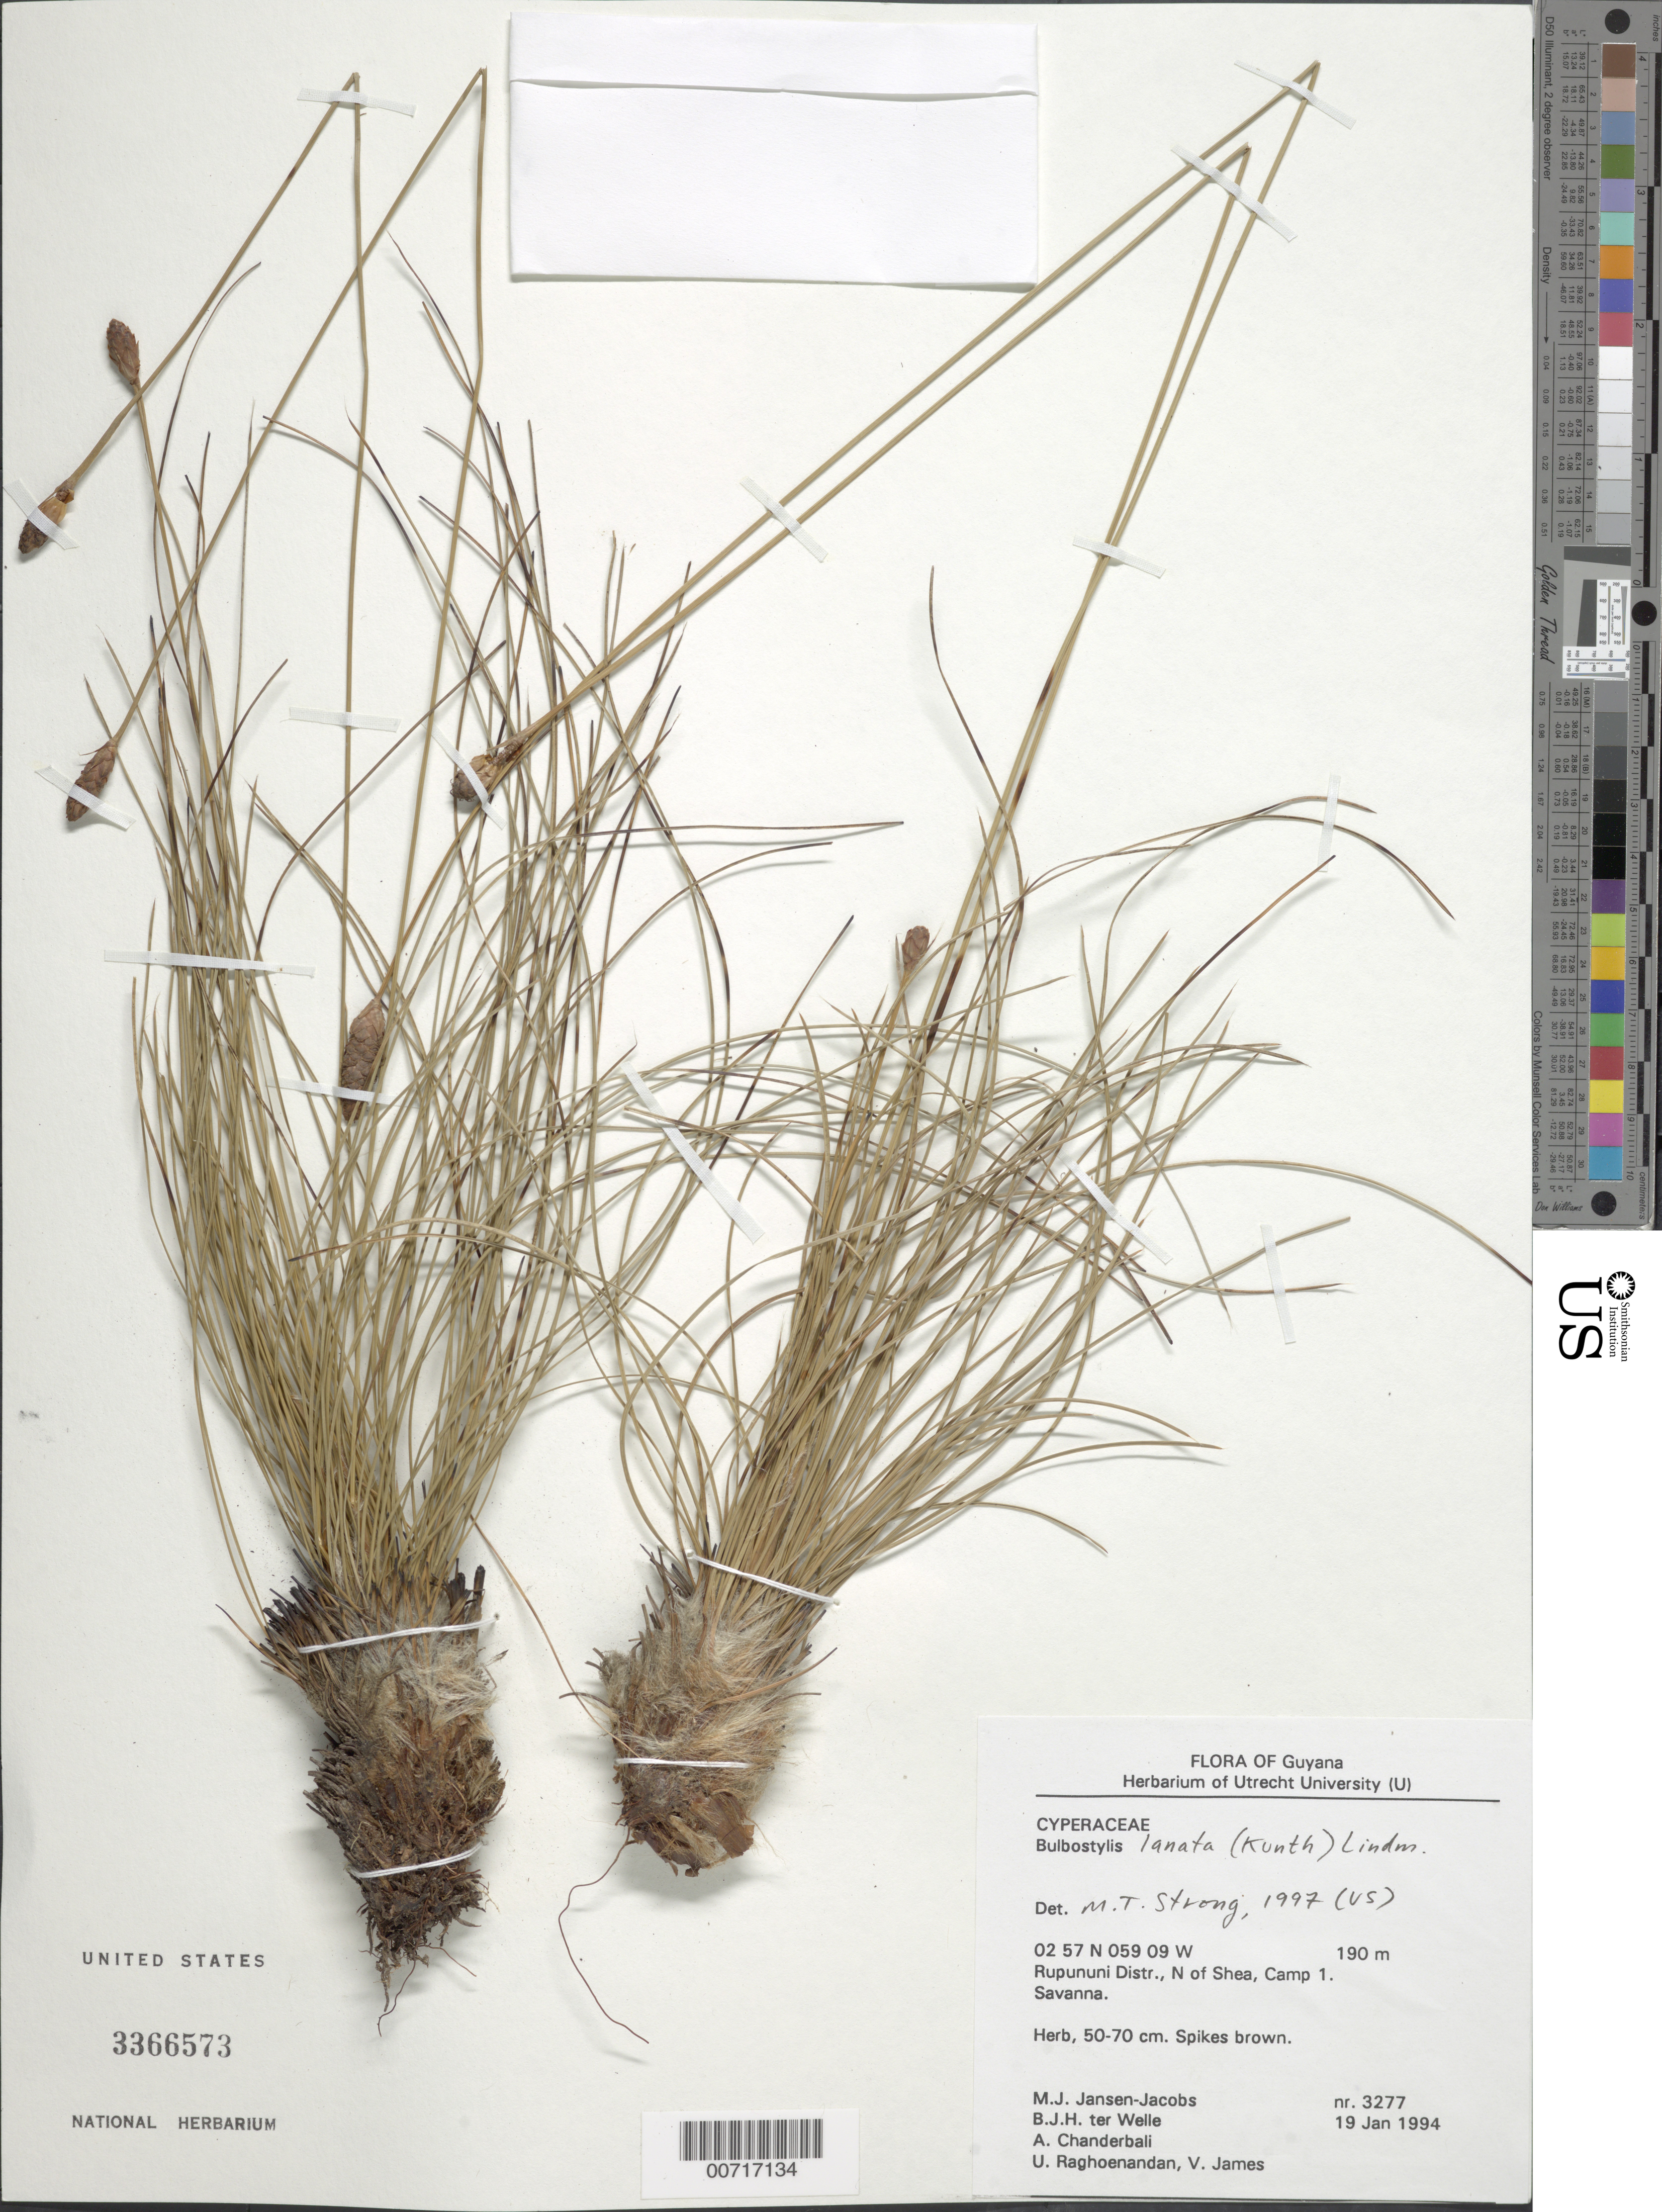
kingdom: Plantae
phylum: Tracheophyta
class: Liliopsida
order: Poales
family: Cyperaceae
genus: Bulbostylis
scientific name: Bulbostylis lanata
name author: (Kunth) Lindm.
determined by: Strong, M. T., (US), Smithsonian Institution - National Museum of Natural History (UNITED STATES)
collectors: M. J. Jansen-Jacobs, B. Welle, A. S. Chanderbali, U. Raghoenandan & V. James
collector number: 3277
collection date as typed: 19-Jan-94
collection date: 1994-01-19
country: Guyana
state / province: U. Takutu-U. Essequibo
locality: Shea, N of, camp 1, Rupununi District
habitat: Savanna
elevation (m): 190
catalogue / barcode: US 3366573